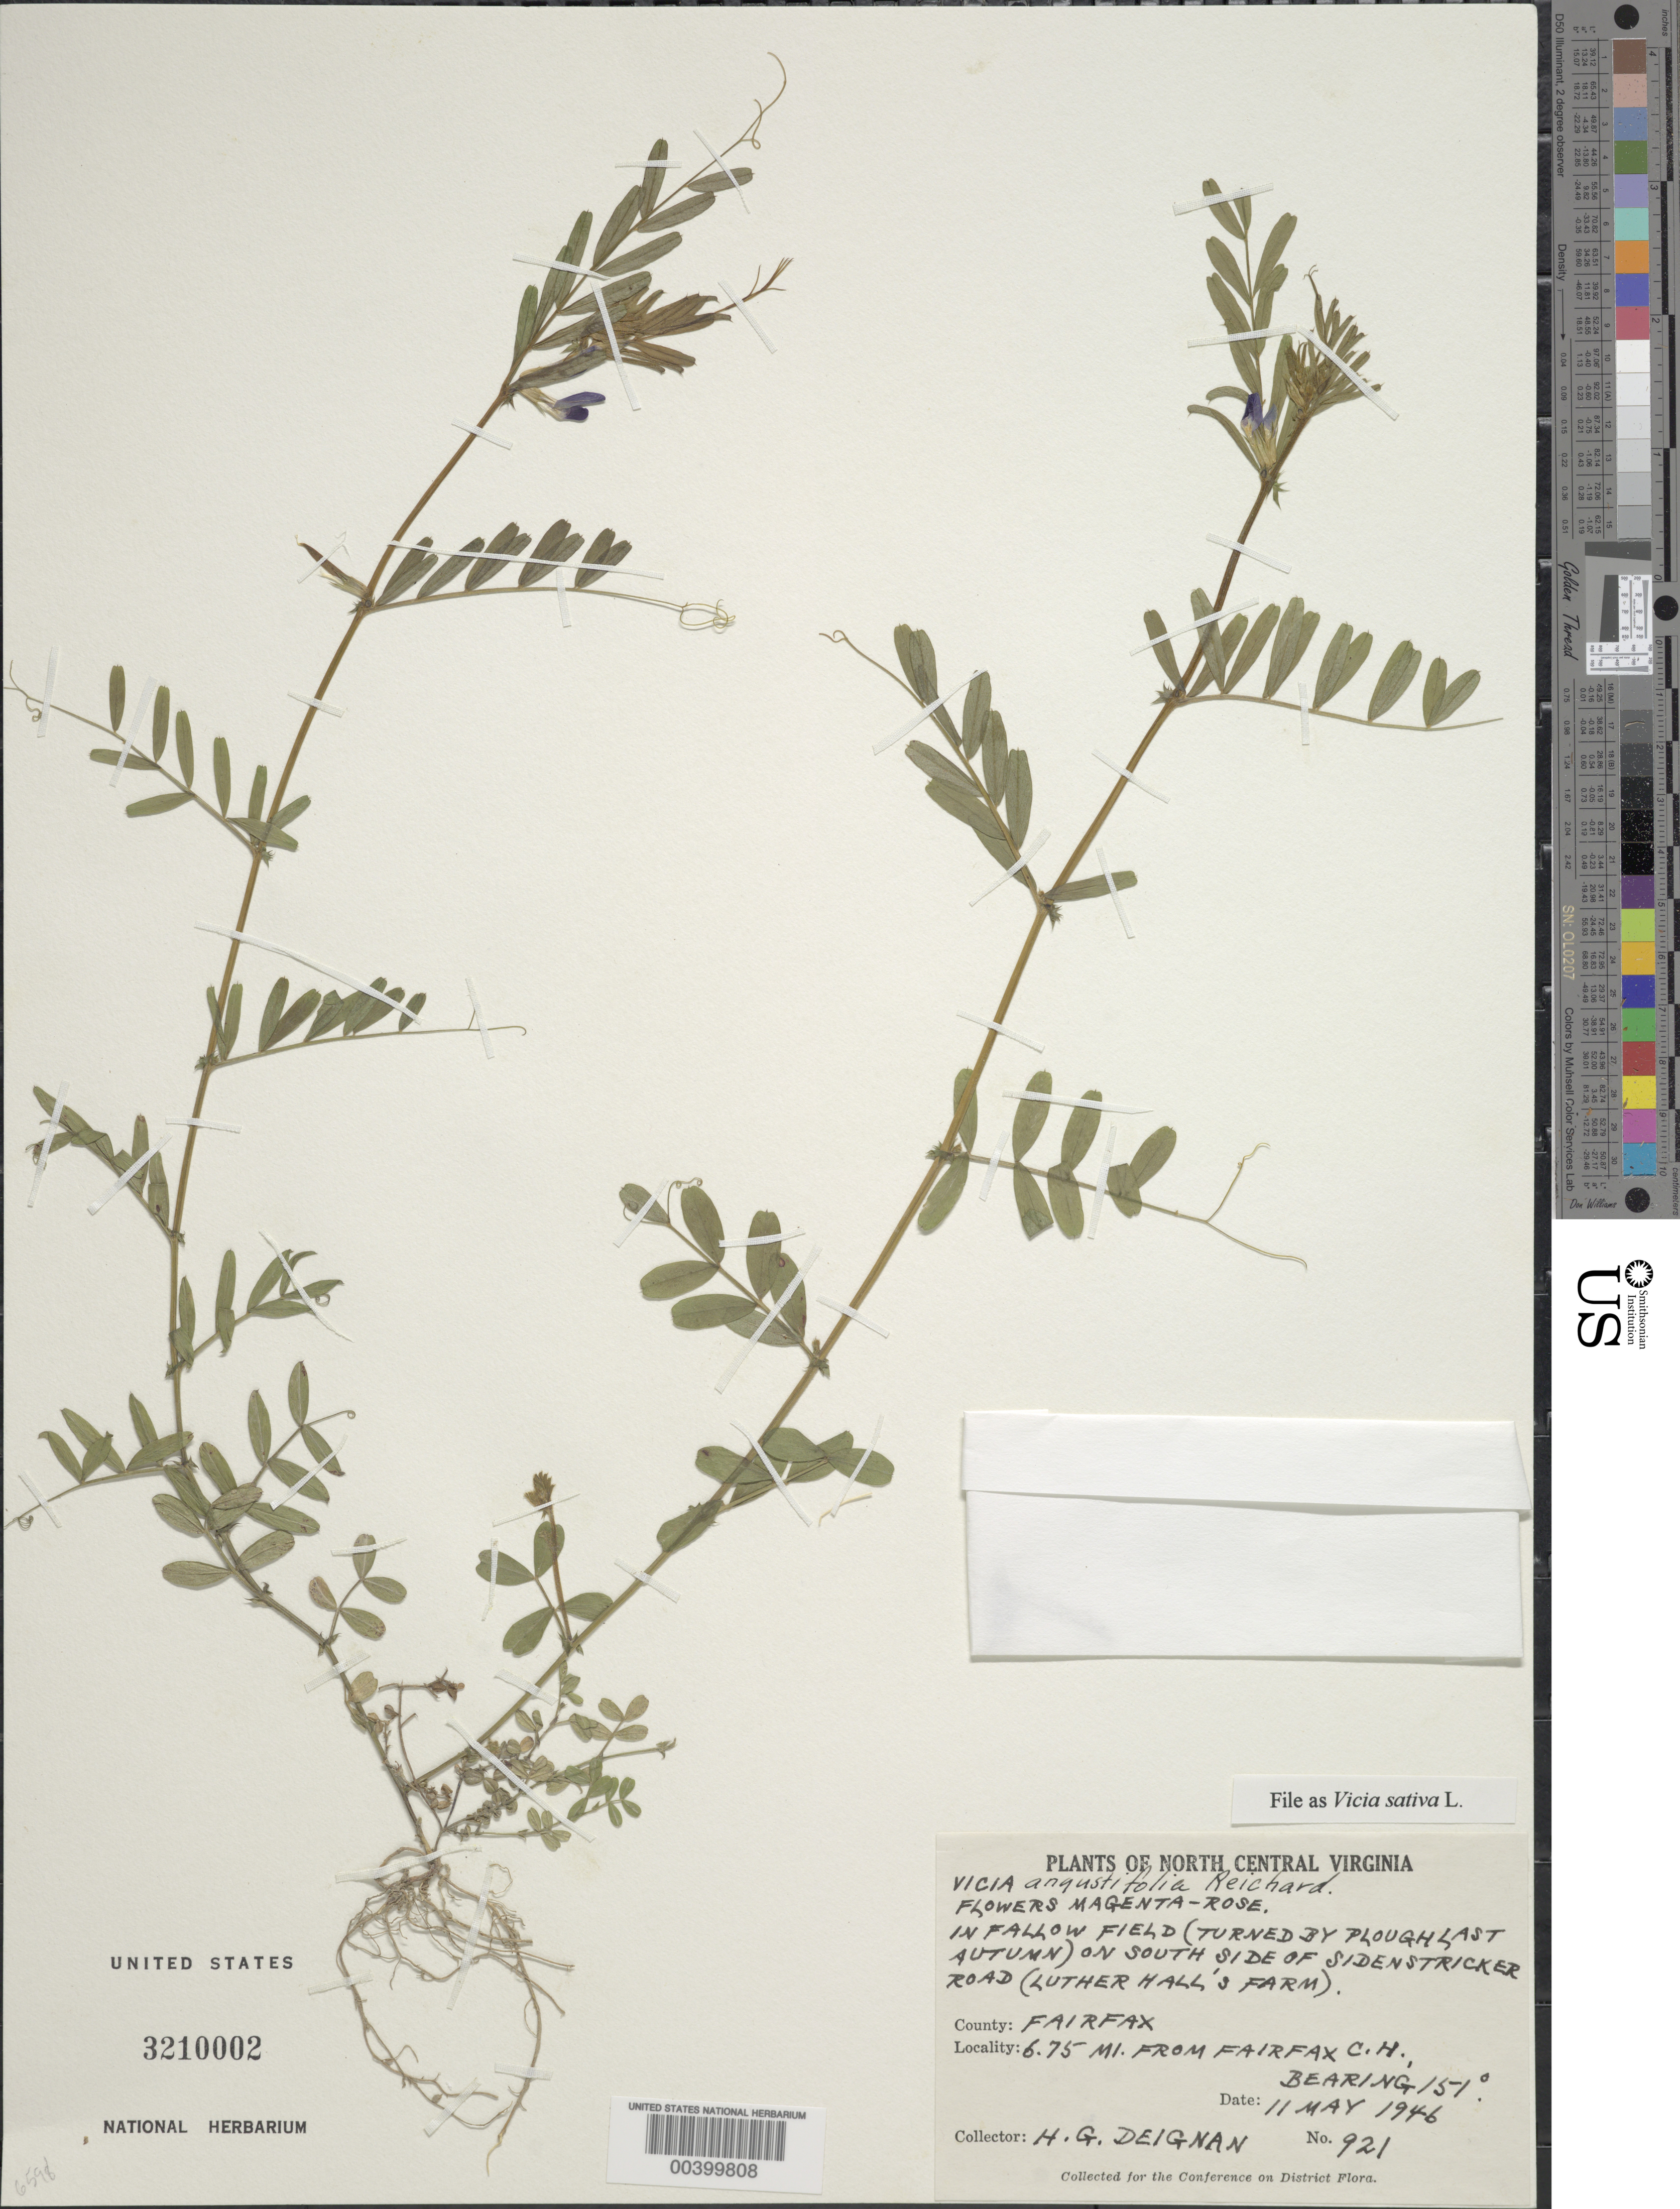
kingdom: Plantae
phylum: Tracheophyta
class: Magnoliopsida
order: Fabales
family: Fabaceae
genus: Vicia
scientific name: Vicia sativa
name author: L.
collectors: H. Deignan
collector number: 921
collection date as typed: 11 May 1946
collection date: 1946-05-11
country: United States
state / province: Virginia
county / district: Fairfax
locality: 6.75 M from Fairfax County Court House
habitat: In fallow field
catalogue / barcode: US 3210002